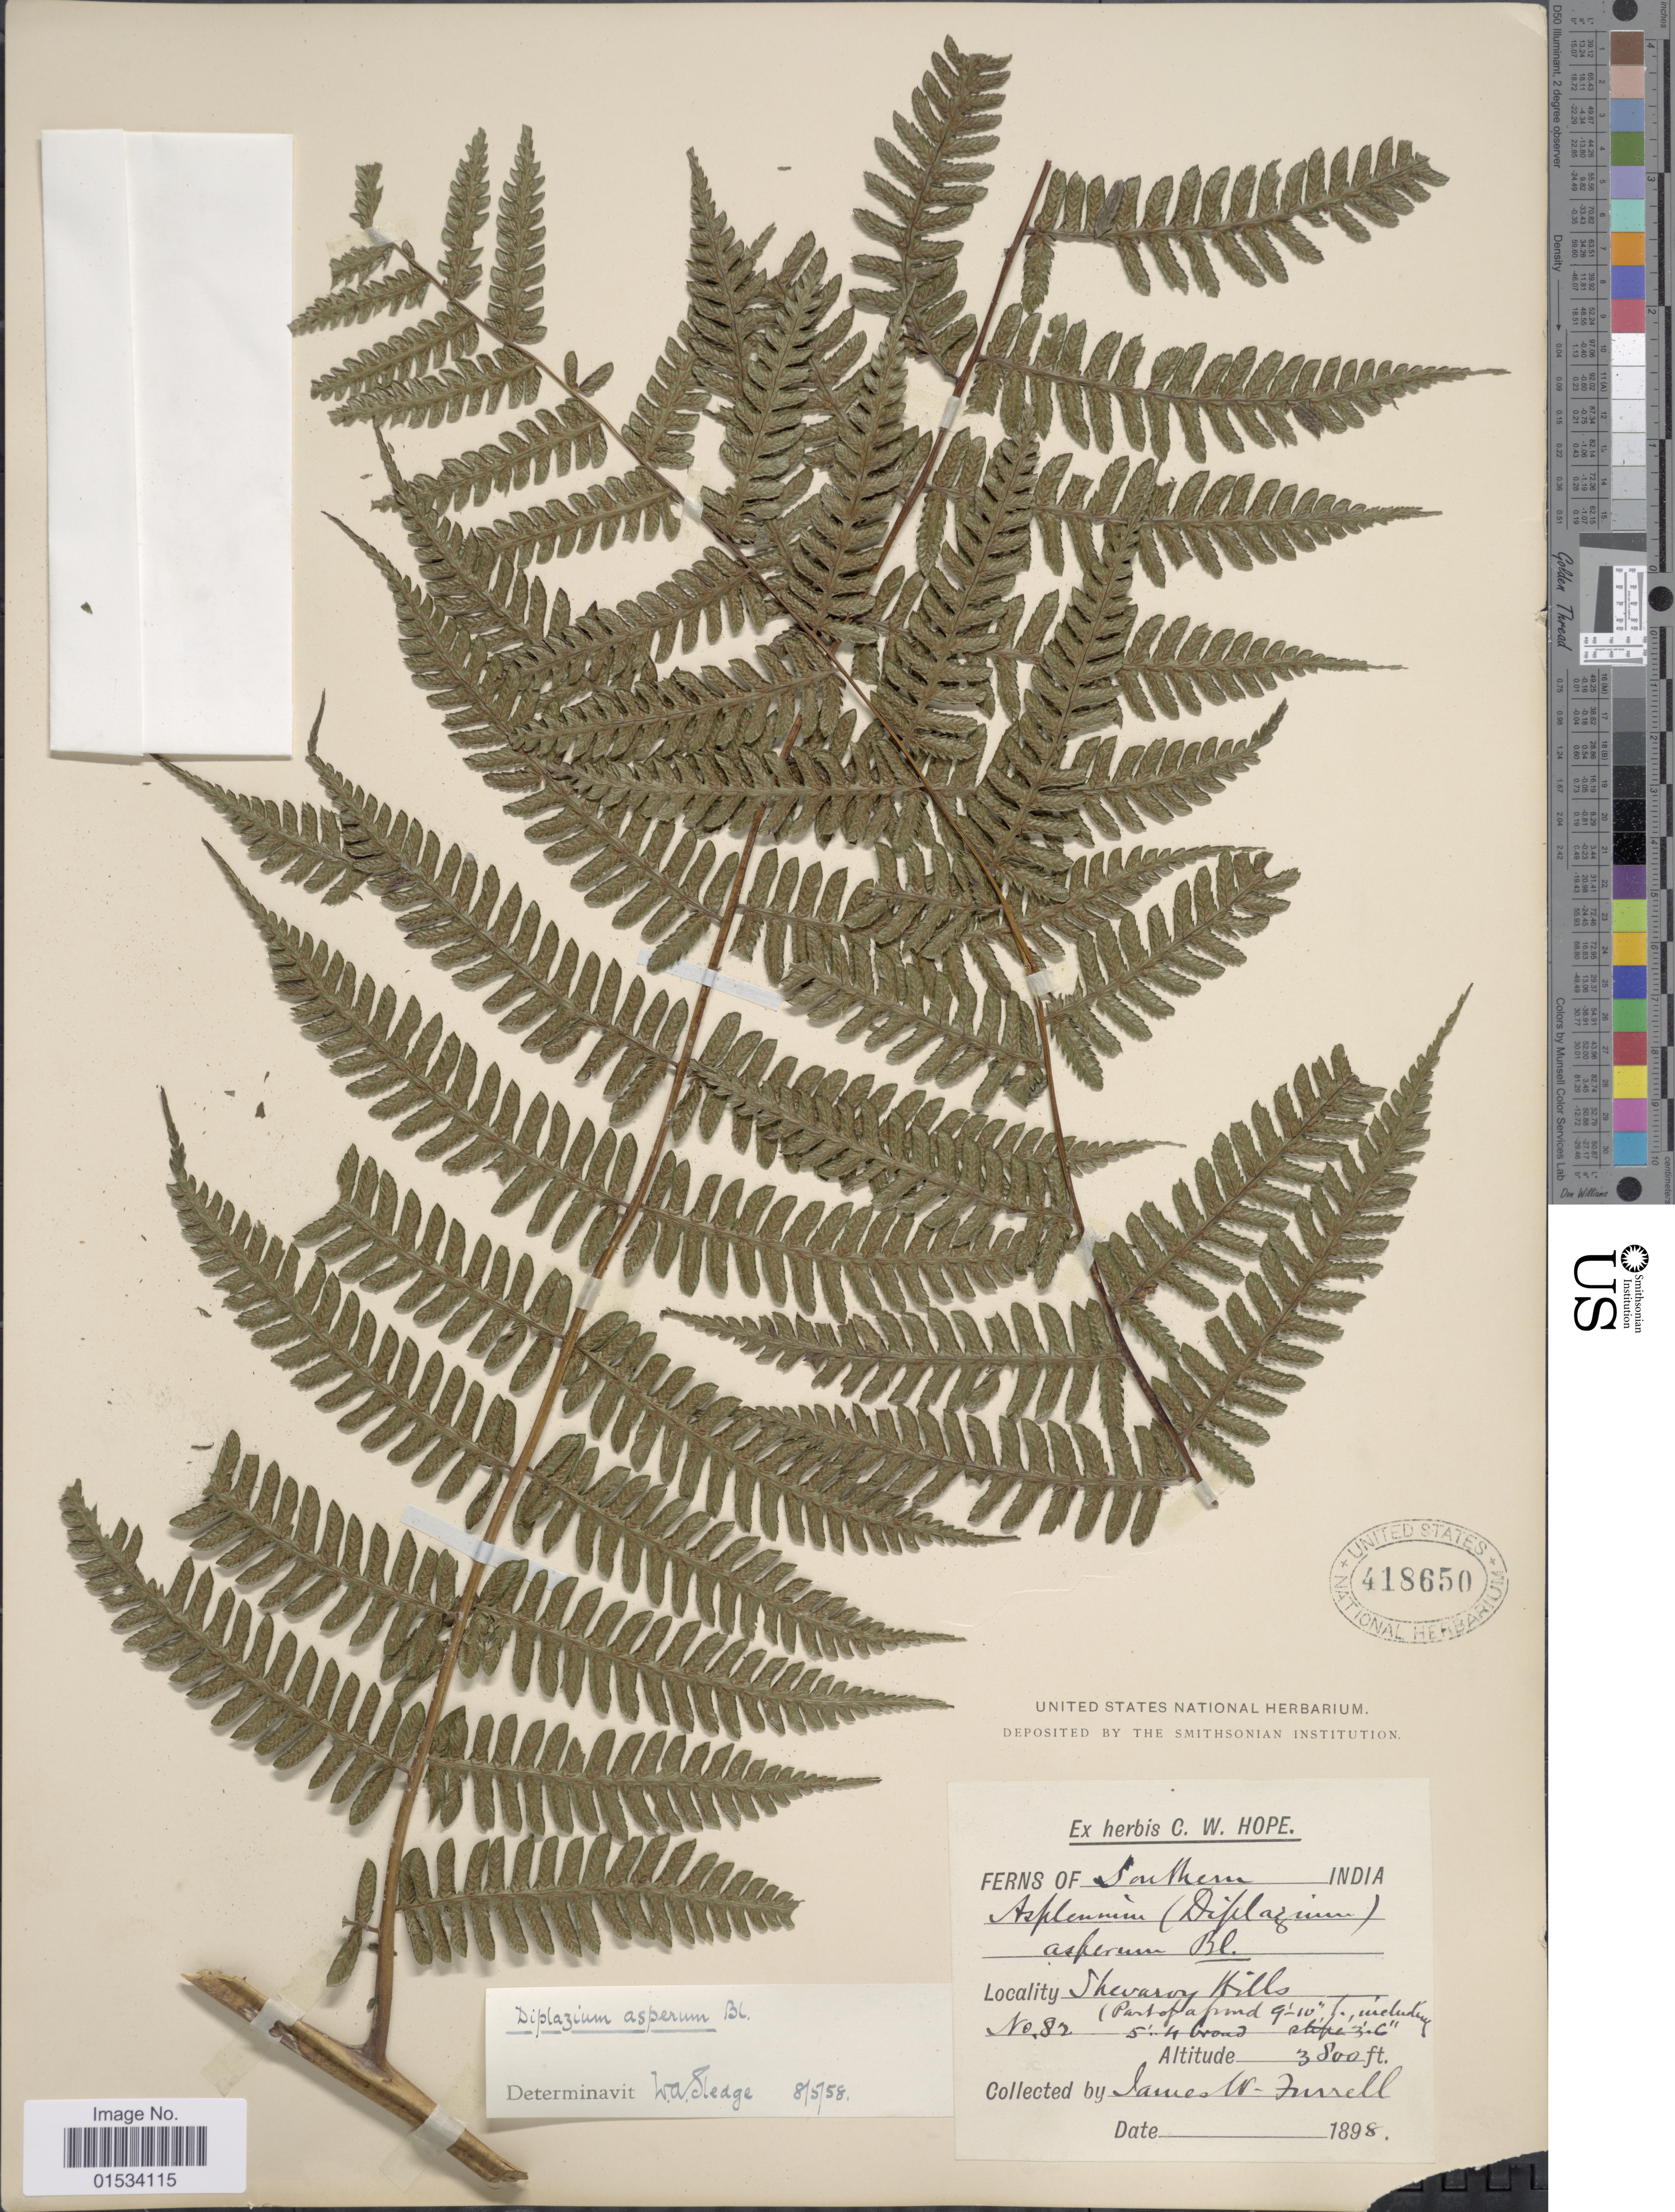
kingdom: Plantae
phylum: Tracheophyta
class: Polypodiopsida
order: Polypodiales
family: Athyriaceae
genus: Diplazium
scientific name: Diplazium polypodioides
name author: Blume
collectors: J. Furrell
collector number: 82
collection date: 1898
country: India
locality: Southern India, Shevrary Hills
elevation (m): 1158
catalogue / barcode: US 418650